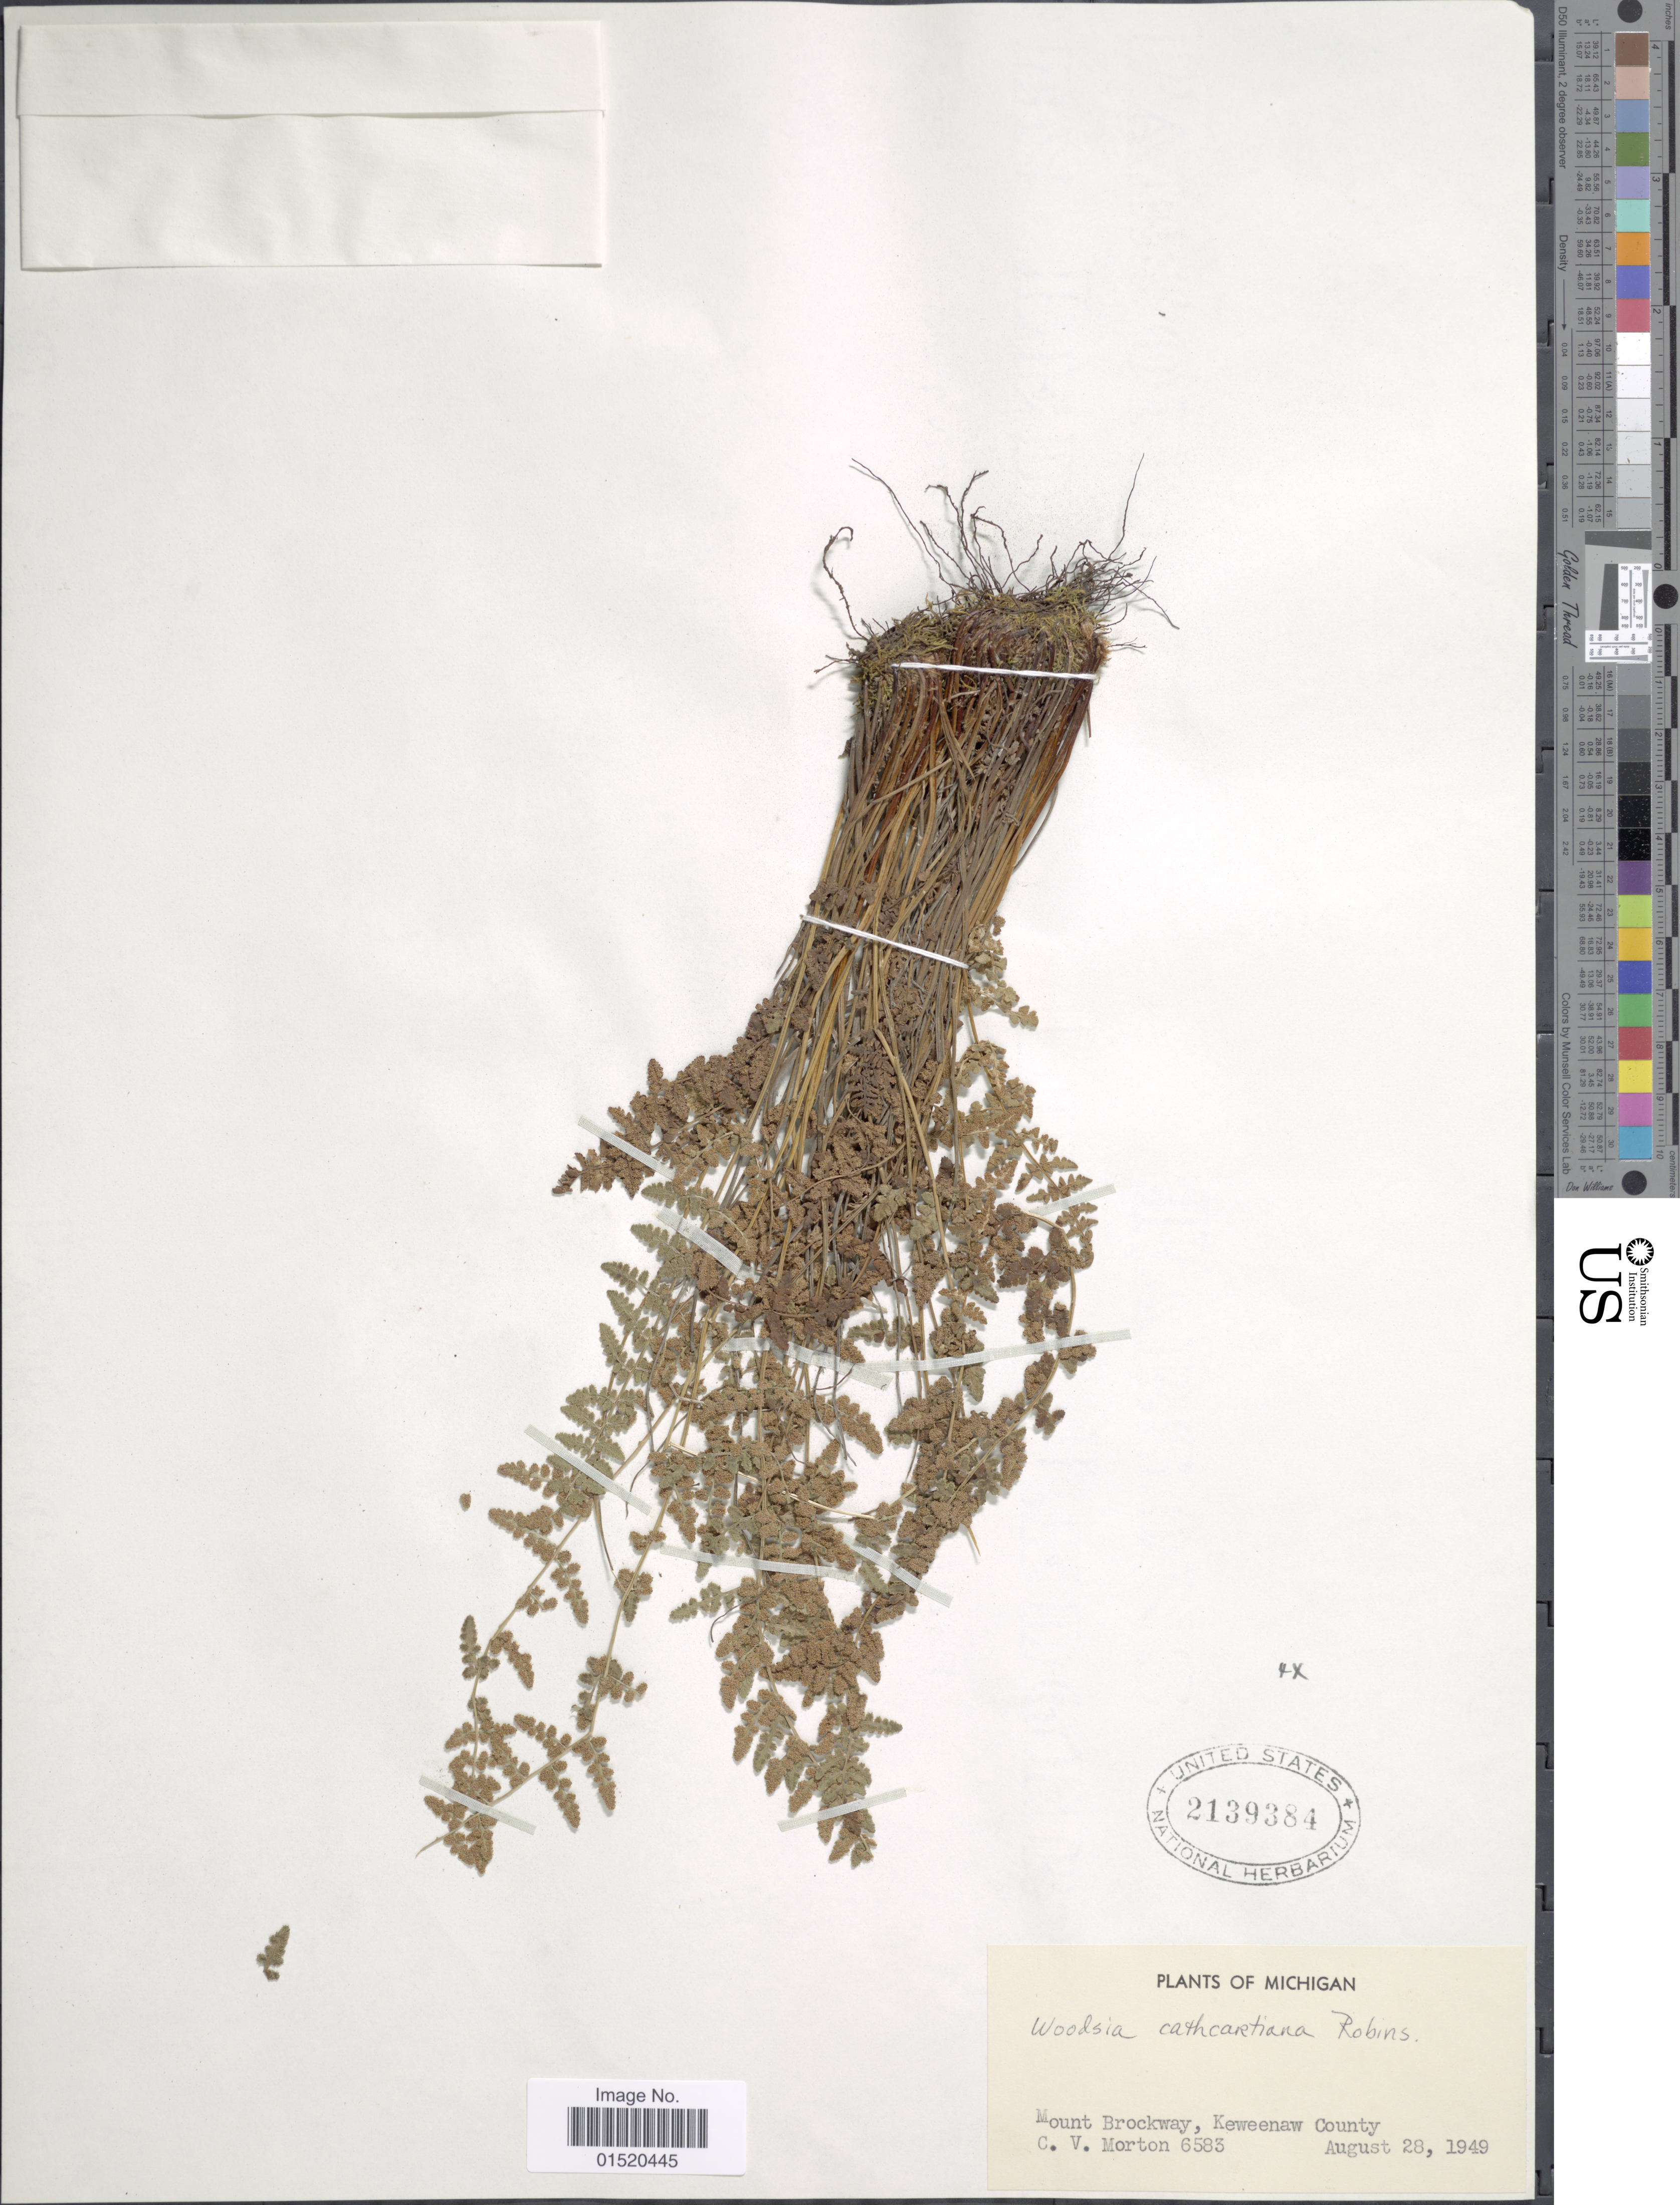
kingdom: Plantae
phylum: Tracheophyta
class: Polypodiopsida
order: Polypodiales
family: Woodsiaceae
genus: Woodsia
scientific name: Woodsia oregana var. cathcartiana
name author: (B.L. Rob.) C.V. Morton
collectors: C. V. Morton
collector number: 6583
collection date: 1949-08-28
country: United States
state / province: Michigan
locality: Mount Brockway, Keweenaw County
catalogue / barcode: US 2139384